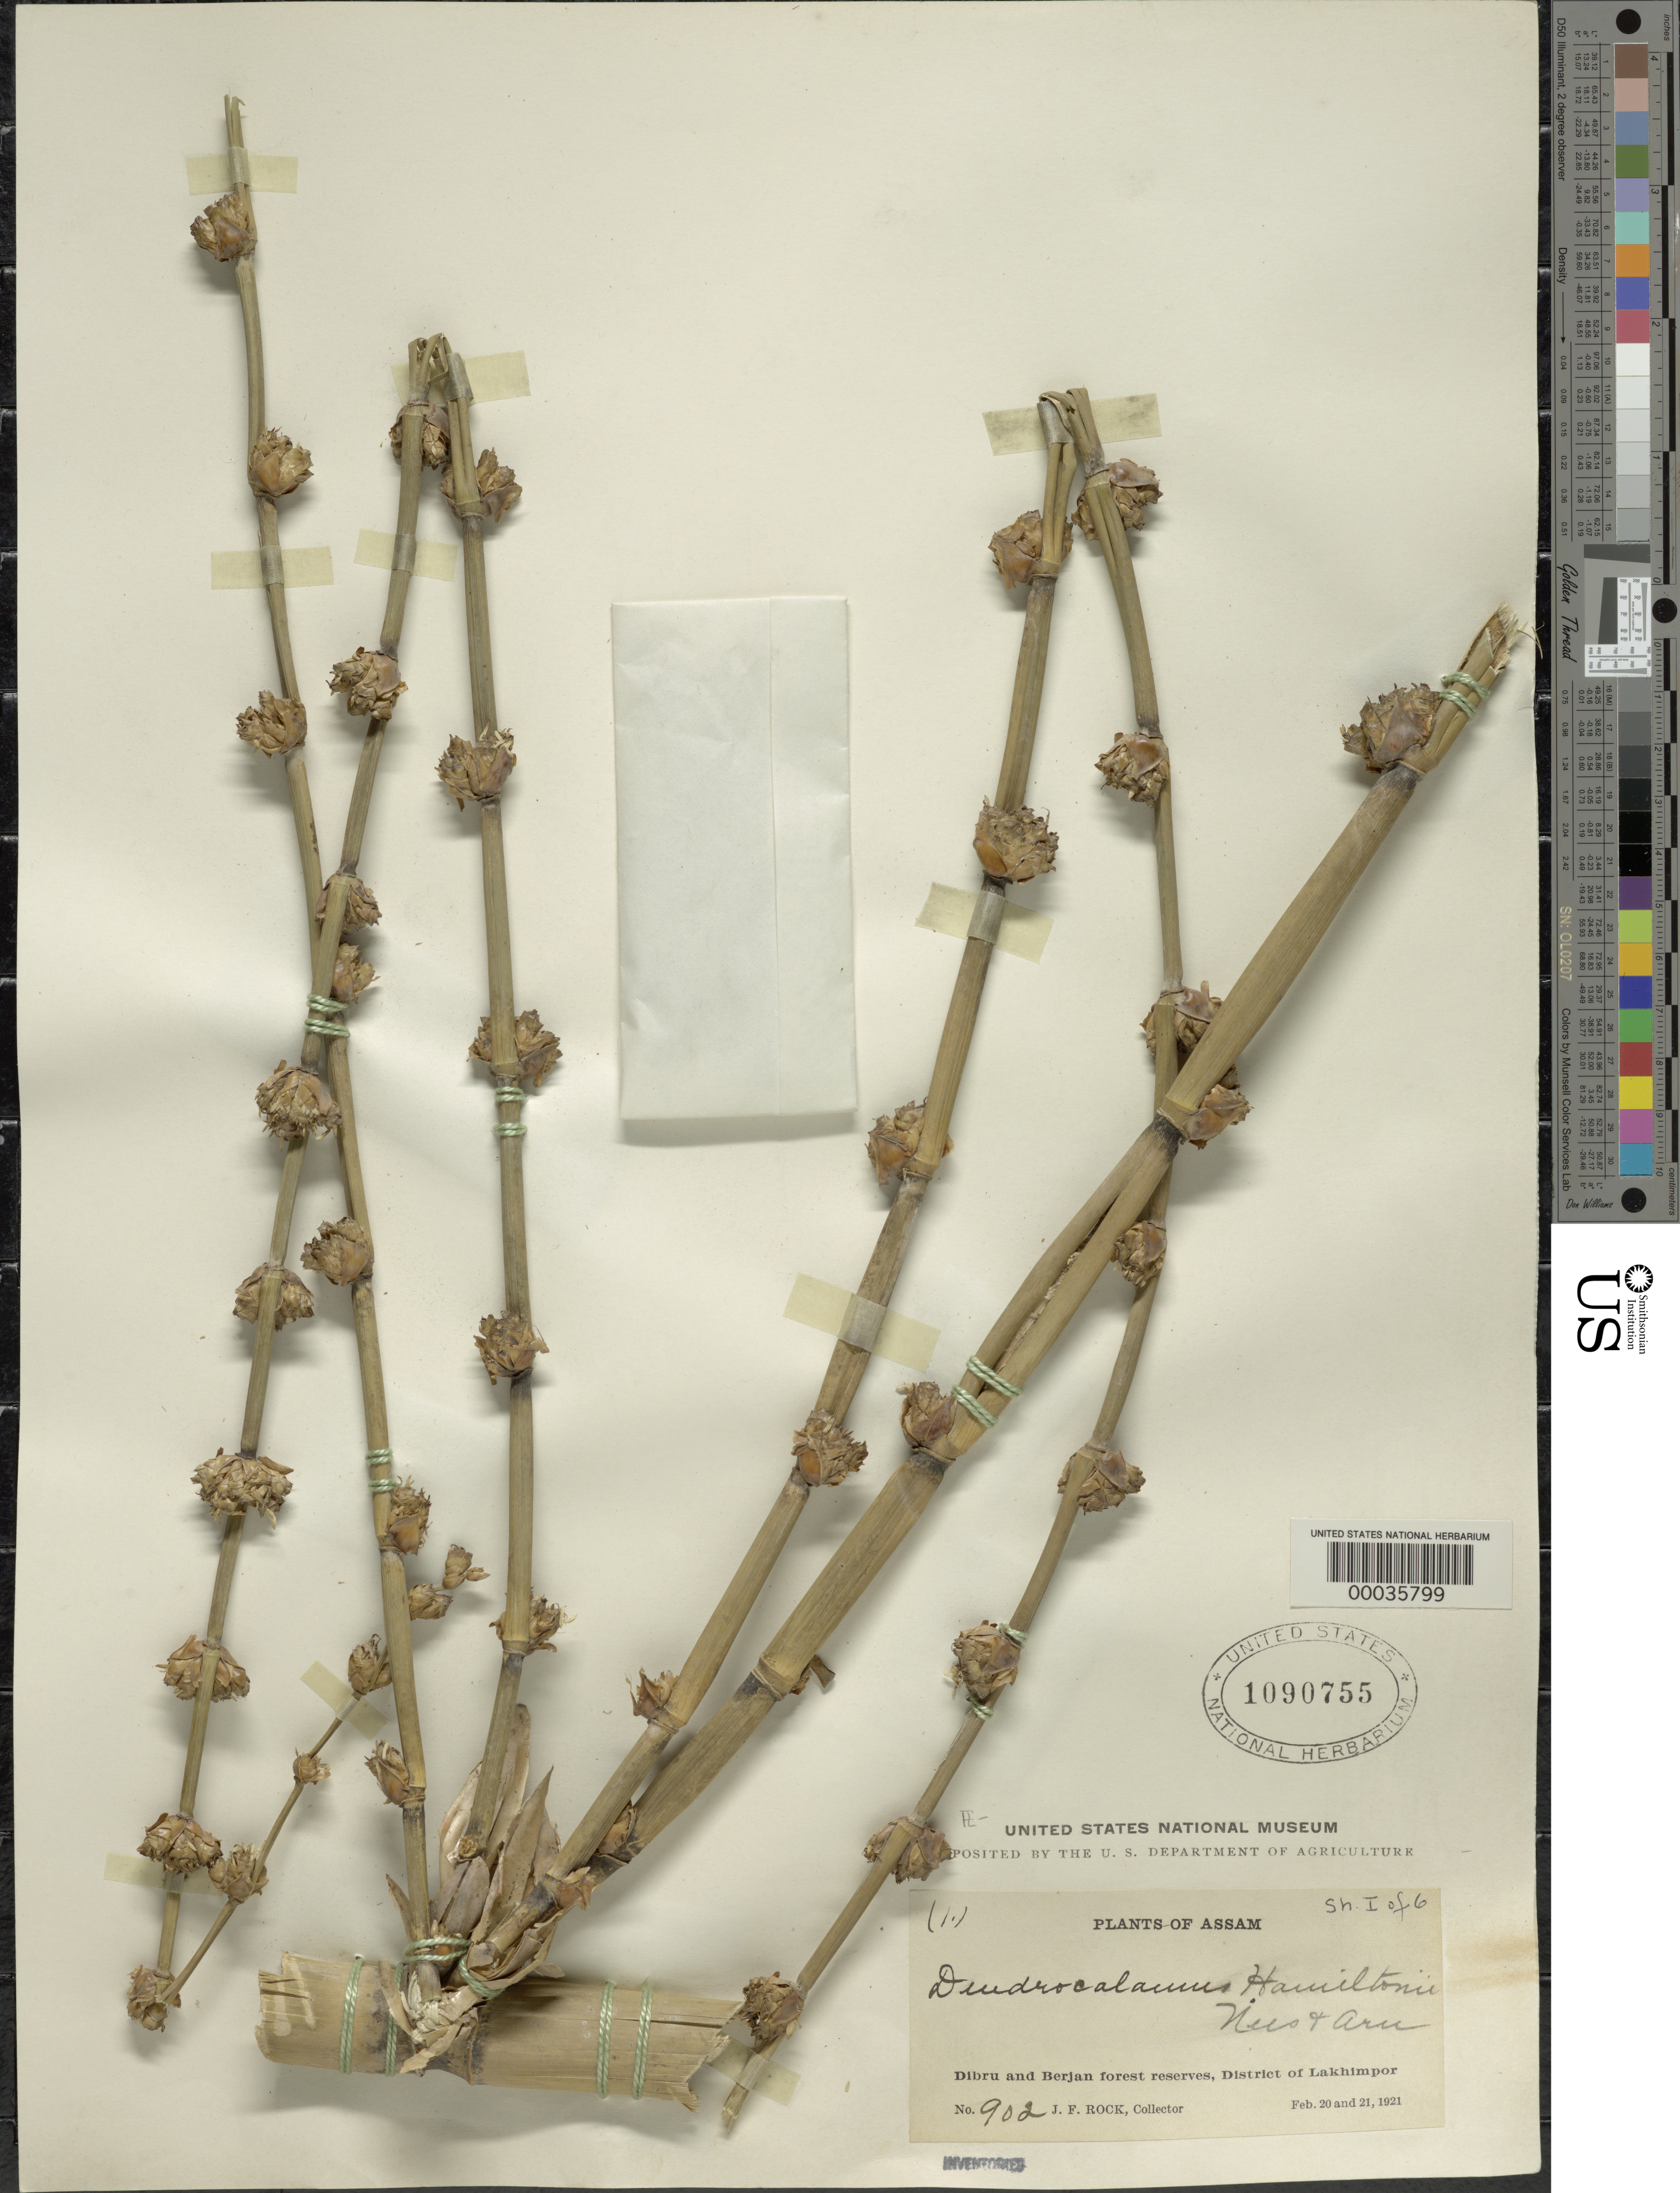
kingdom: Plantae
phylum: Tracheophyta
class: Liliopsida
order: Poales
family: Poaceae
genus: Dendrocalamus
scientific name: Dendrocalamus hamiltonii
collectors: J. F. Rock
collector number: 902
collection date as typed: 20 Feb 1921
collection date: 1921-02-20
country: India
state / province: Assam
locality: Dibru and Berjan forest reserves, District of Lakhimpor.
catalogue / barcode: US 1090755